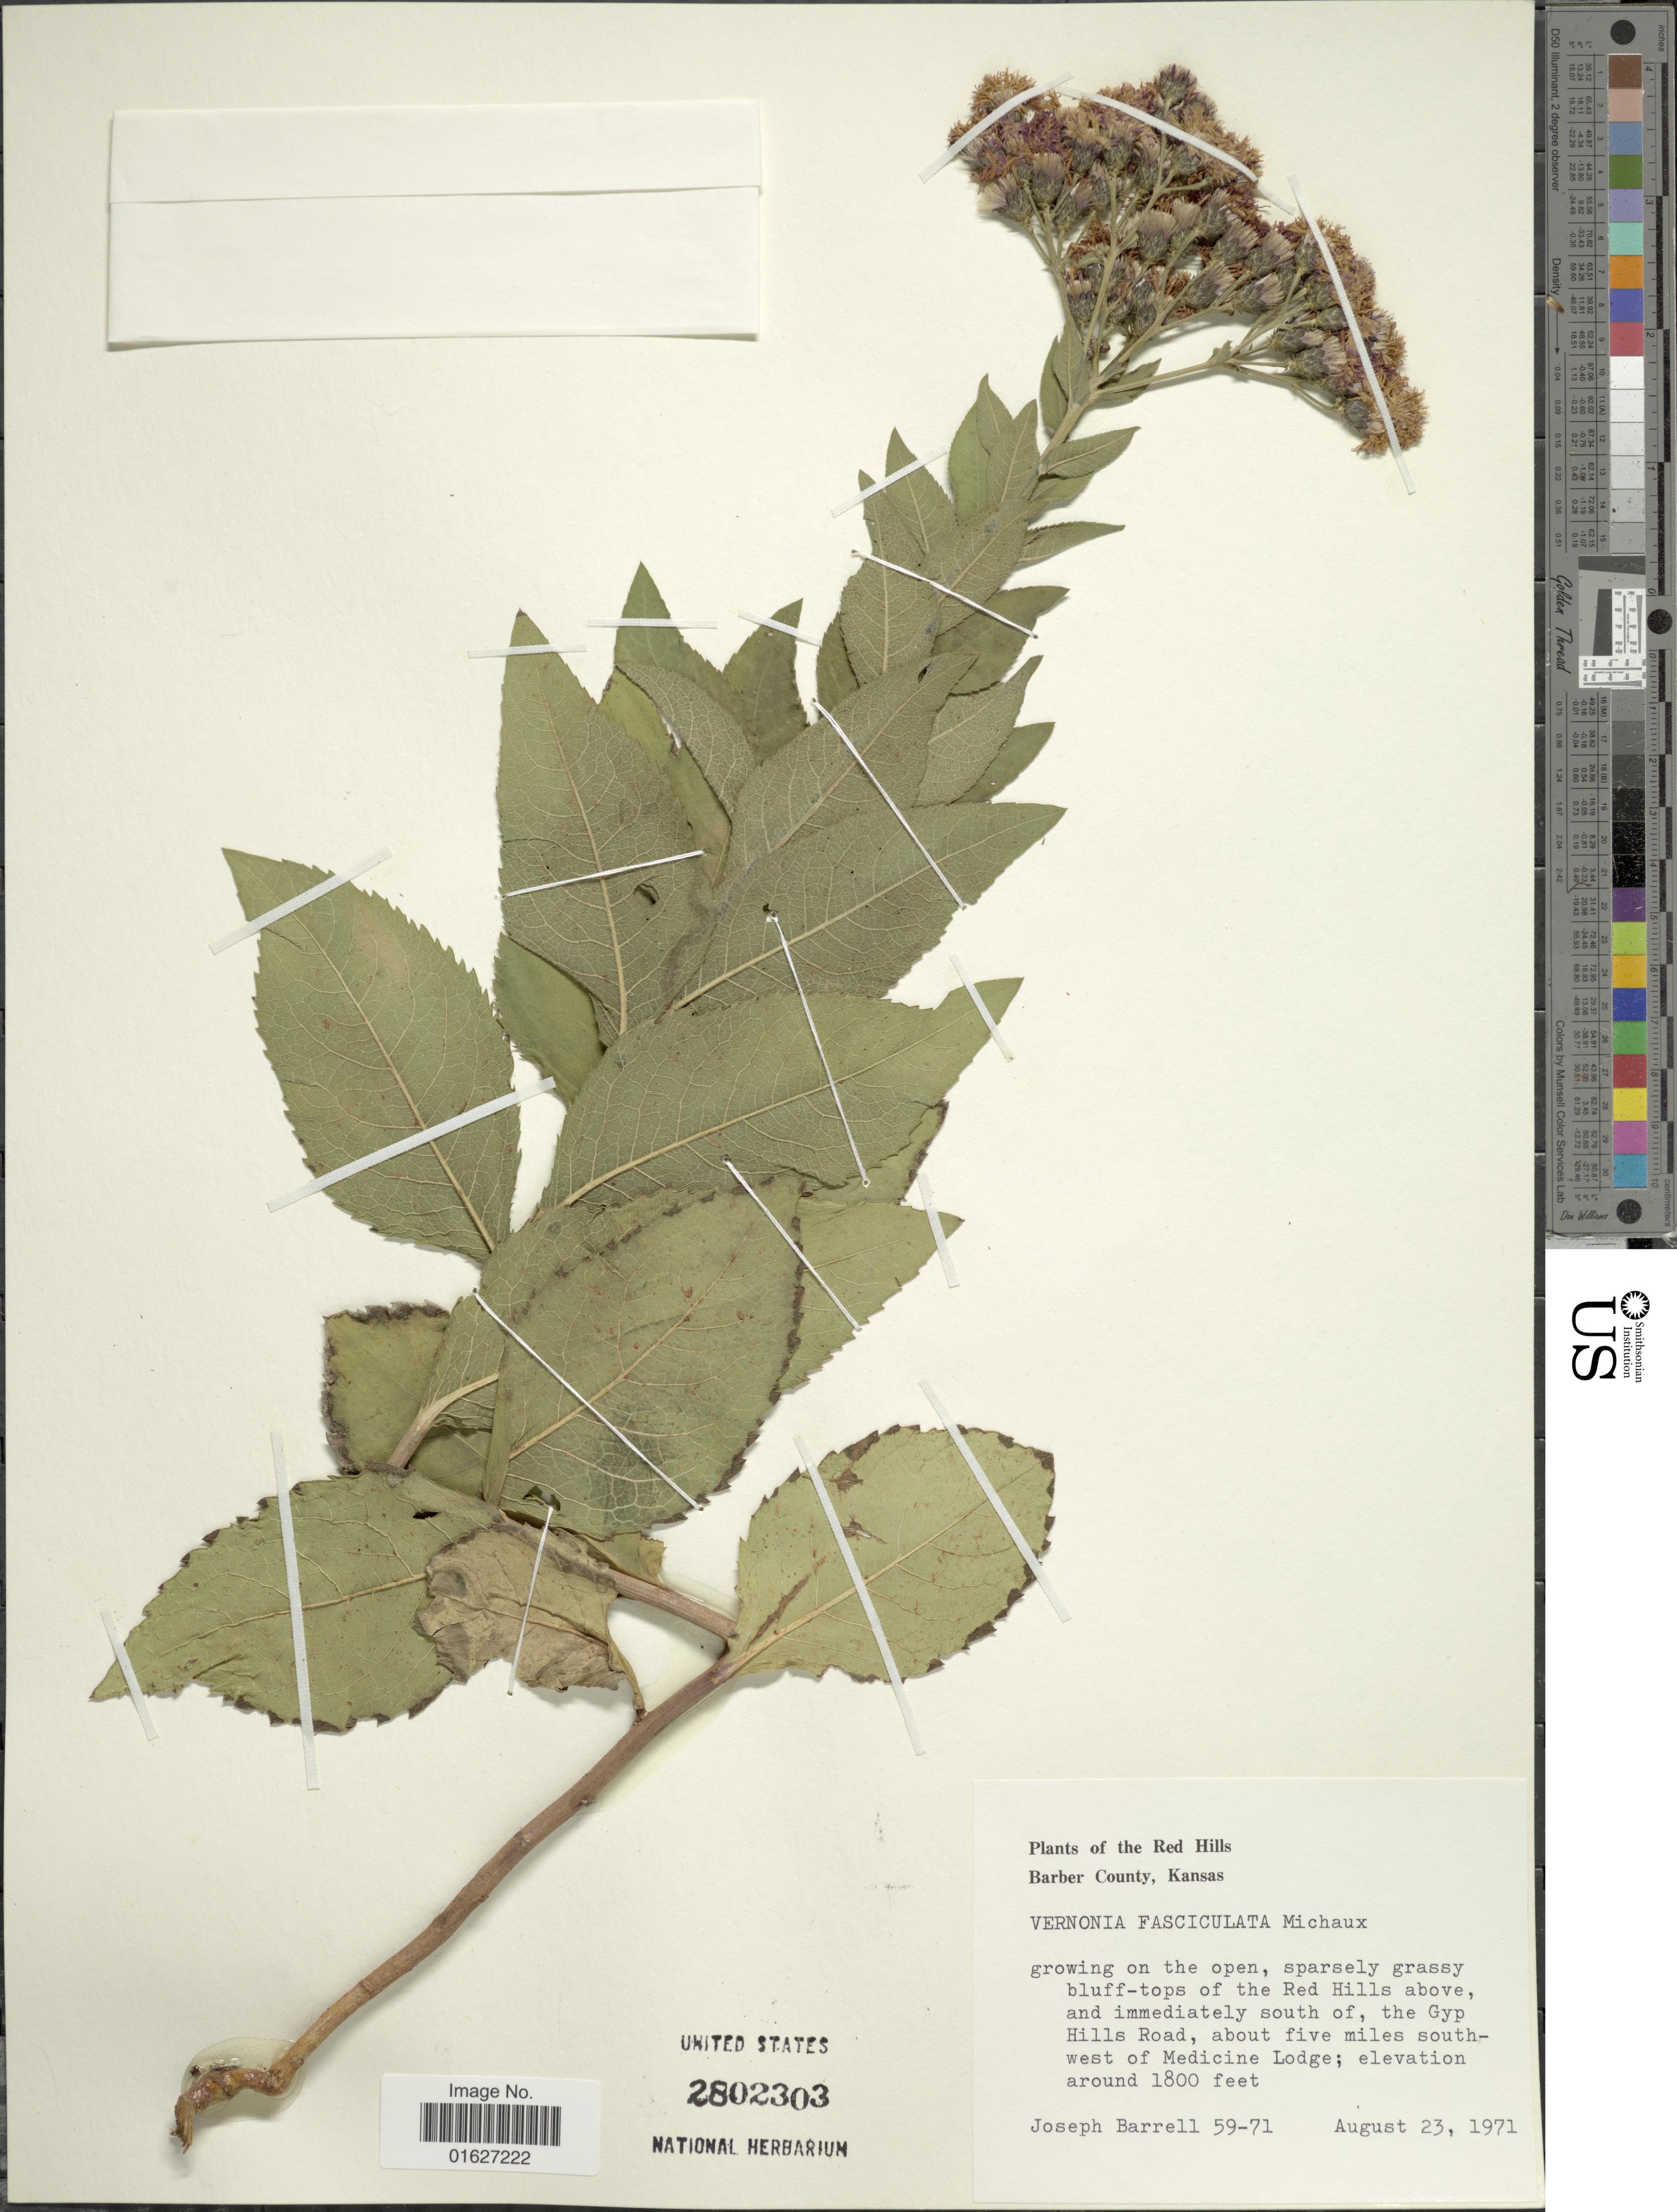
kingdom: Plantae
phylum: Tracheophyta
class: Magnoliopsida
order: Asterales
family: Asteraceae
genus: Vernonia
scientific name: Vernonia fasciculata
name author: Michx.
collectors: J. Barrell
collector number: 59-71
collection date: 1971-08-23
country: United States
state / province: Kansas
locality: Barber County, Kansas. the Red Hills above, and immediately south of, the Gyp Hills Road, about five miles south-west of Medicine Lodge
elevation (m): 549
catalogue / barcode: US 2802303